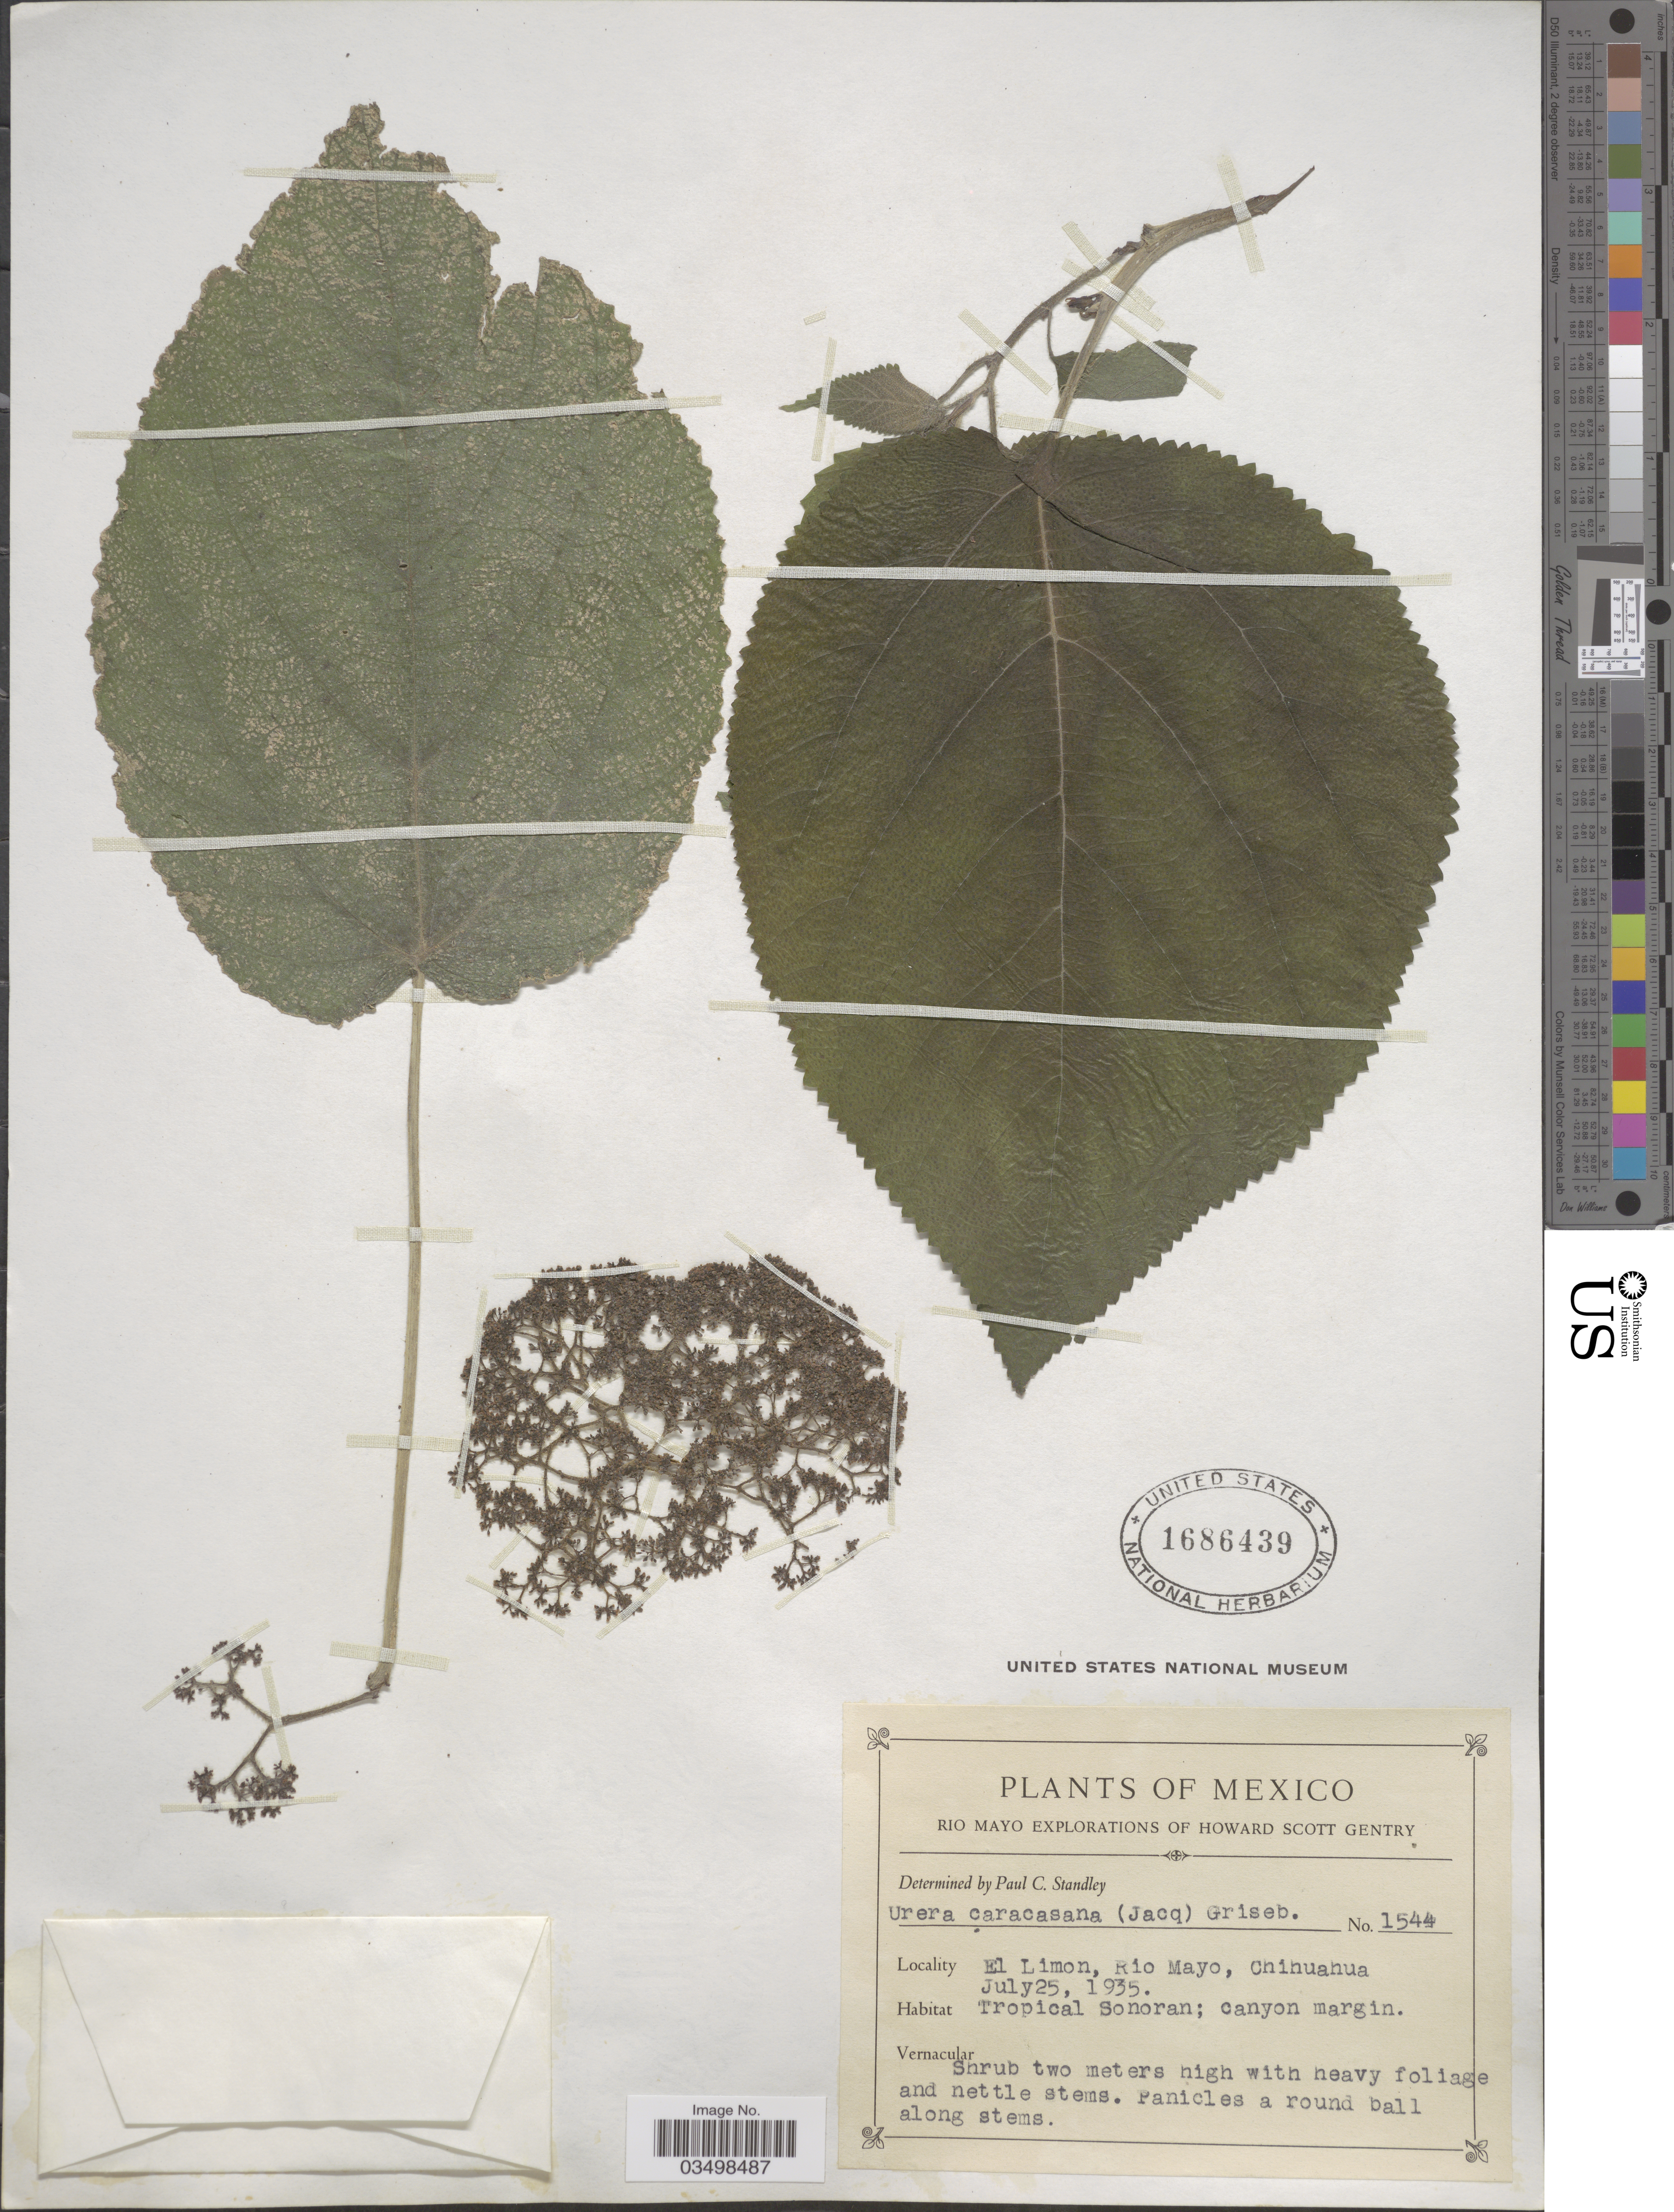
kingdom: Plantae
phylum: Tracheophyta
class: Magnoliopsida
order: Rosales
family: Urticaceae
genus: Urera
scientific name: Urera caracasana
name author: (Jacq.) Gaudich. ex Griseb.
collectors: H. S. Gentry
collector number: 1544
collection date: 1935-07-25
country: Mexico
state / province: Chihuahua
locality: El Limon, Rio Mayo. Tropical Sonoran; canyon margin.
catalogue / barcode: US 1686439